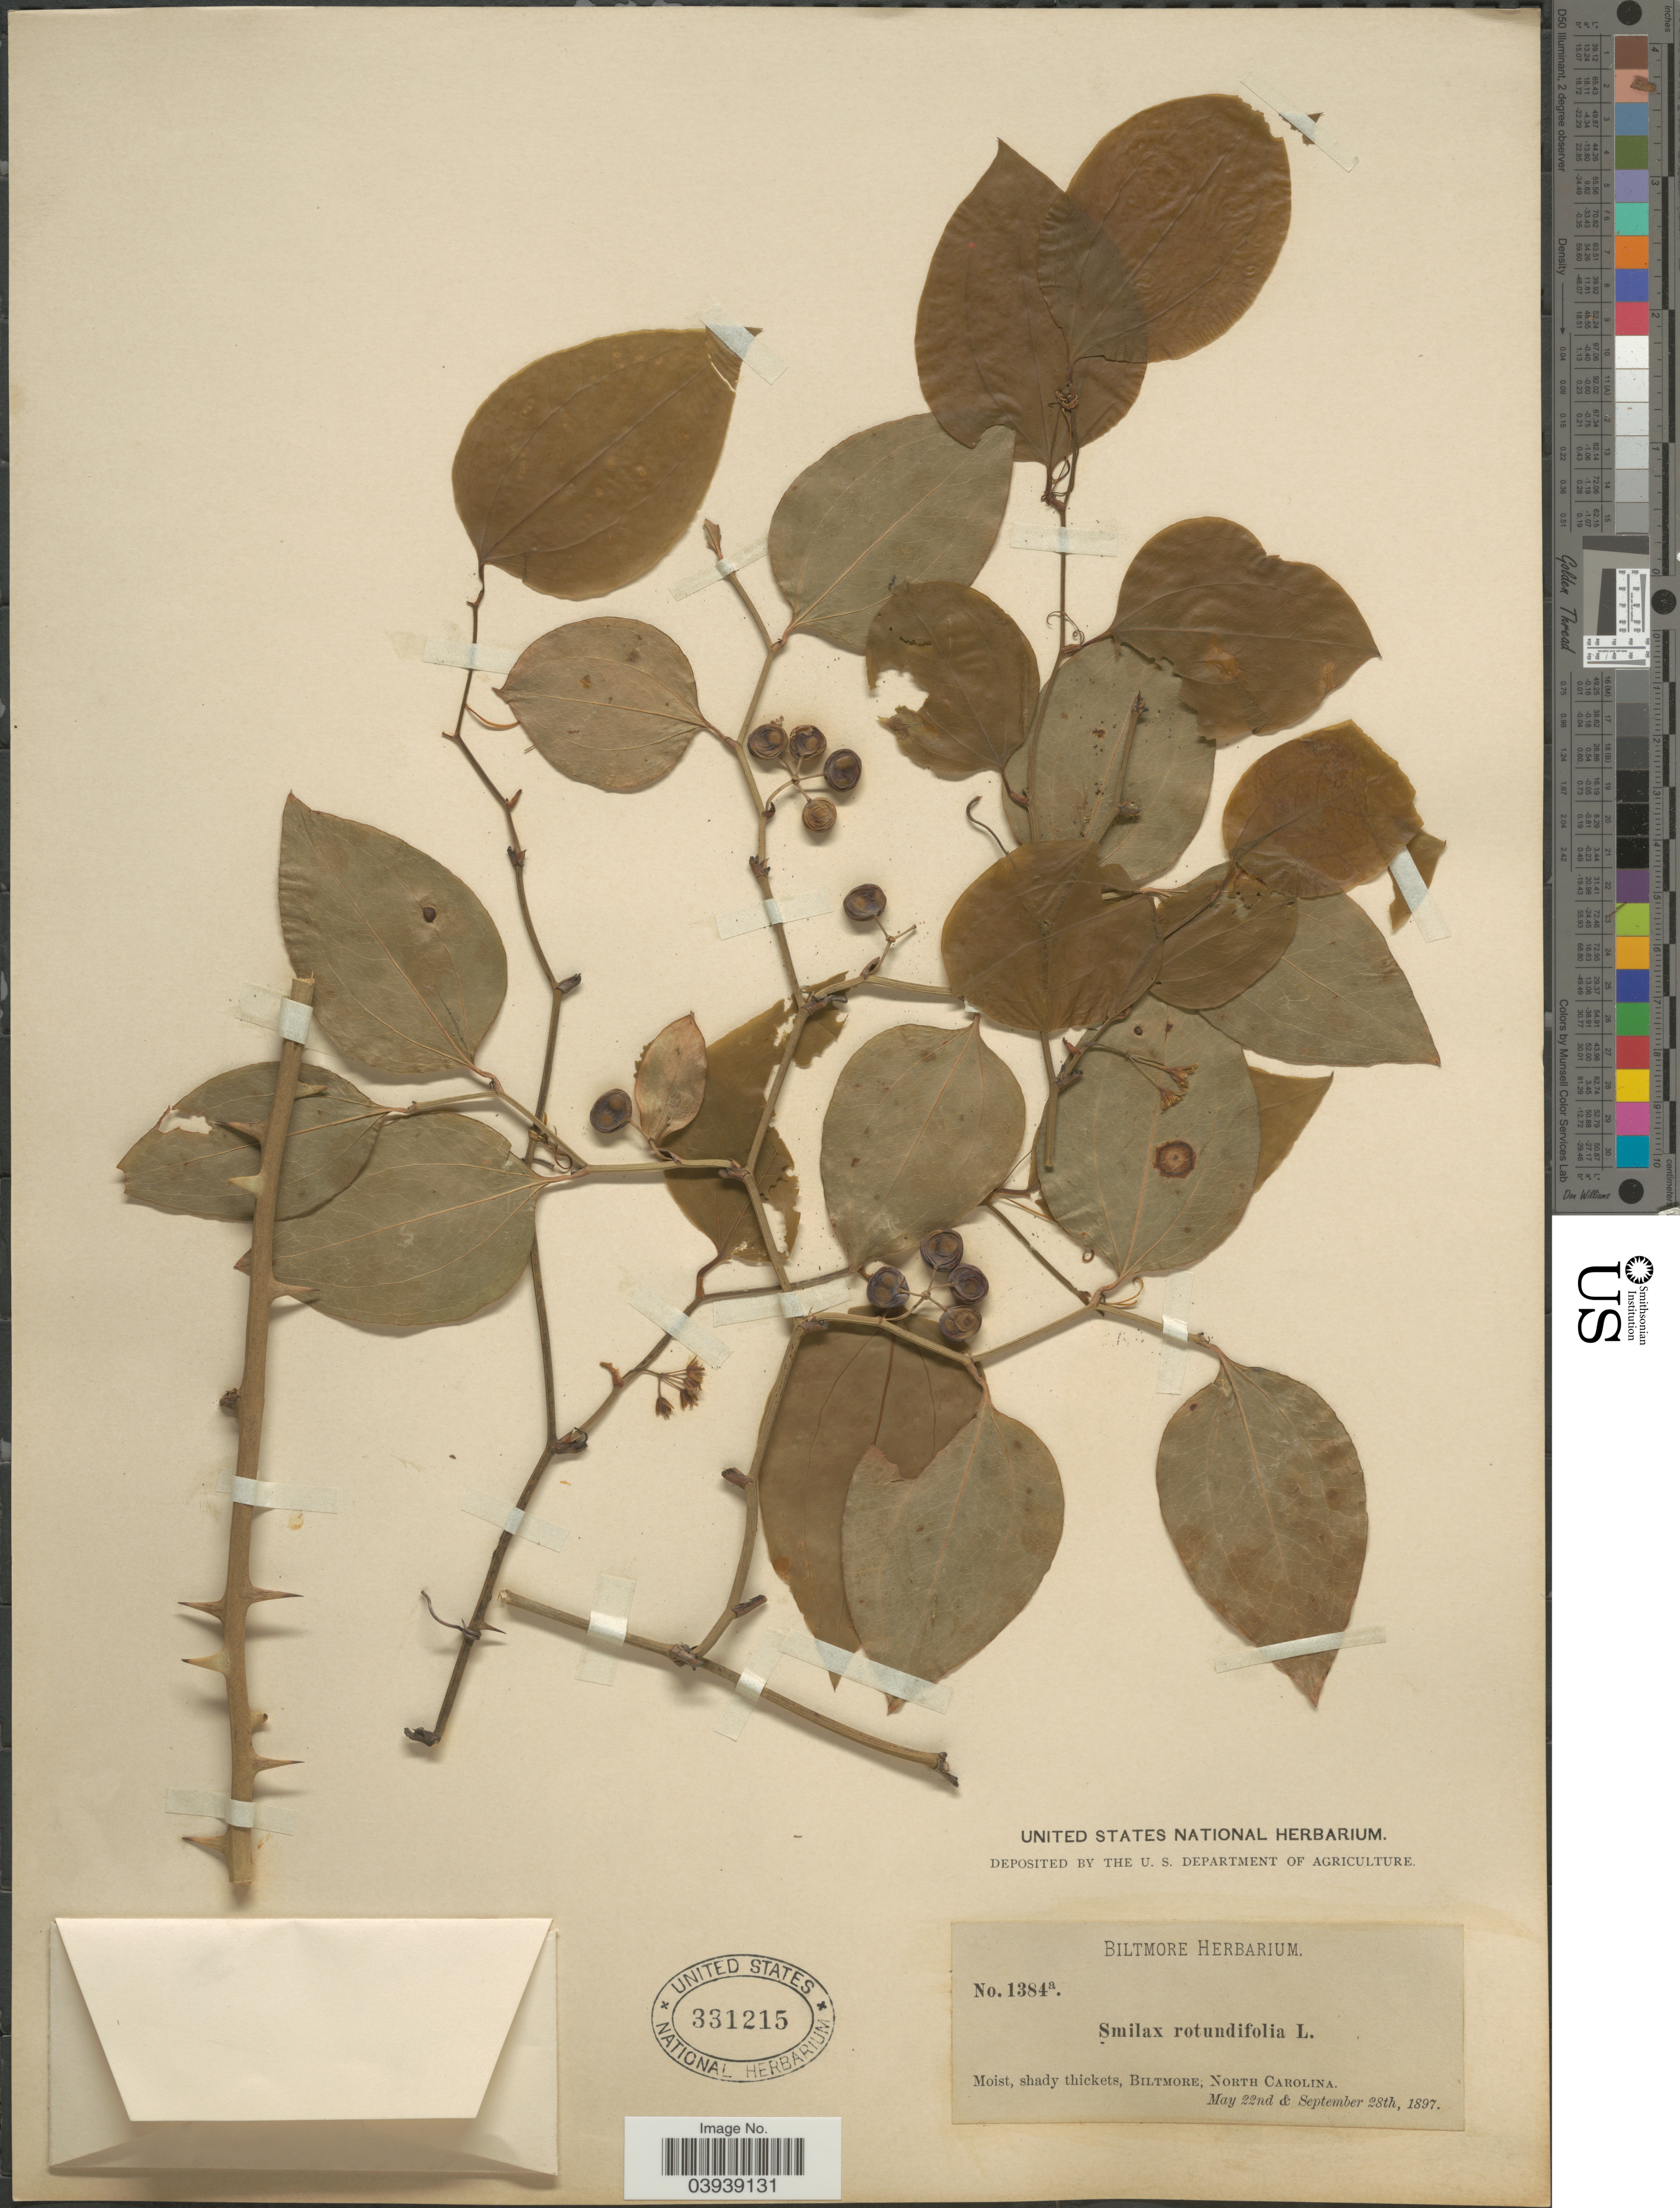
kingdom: Plantae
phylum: Tracheophyta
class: Liliopsida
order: Liliales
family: Smilacaceae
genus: Smilax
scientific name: Smilax rotundifolia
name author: L.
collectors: ex herb. Biltmore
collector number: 1384a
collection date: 1897-05-22/1897-09-28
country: United States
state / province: North Carolina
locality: Moist, shady thickets, Biltmore.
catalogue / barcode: US 331215